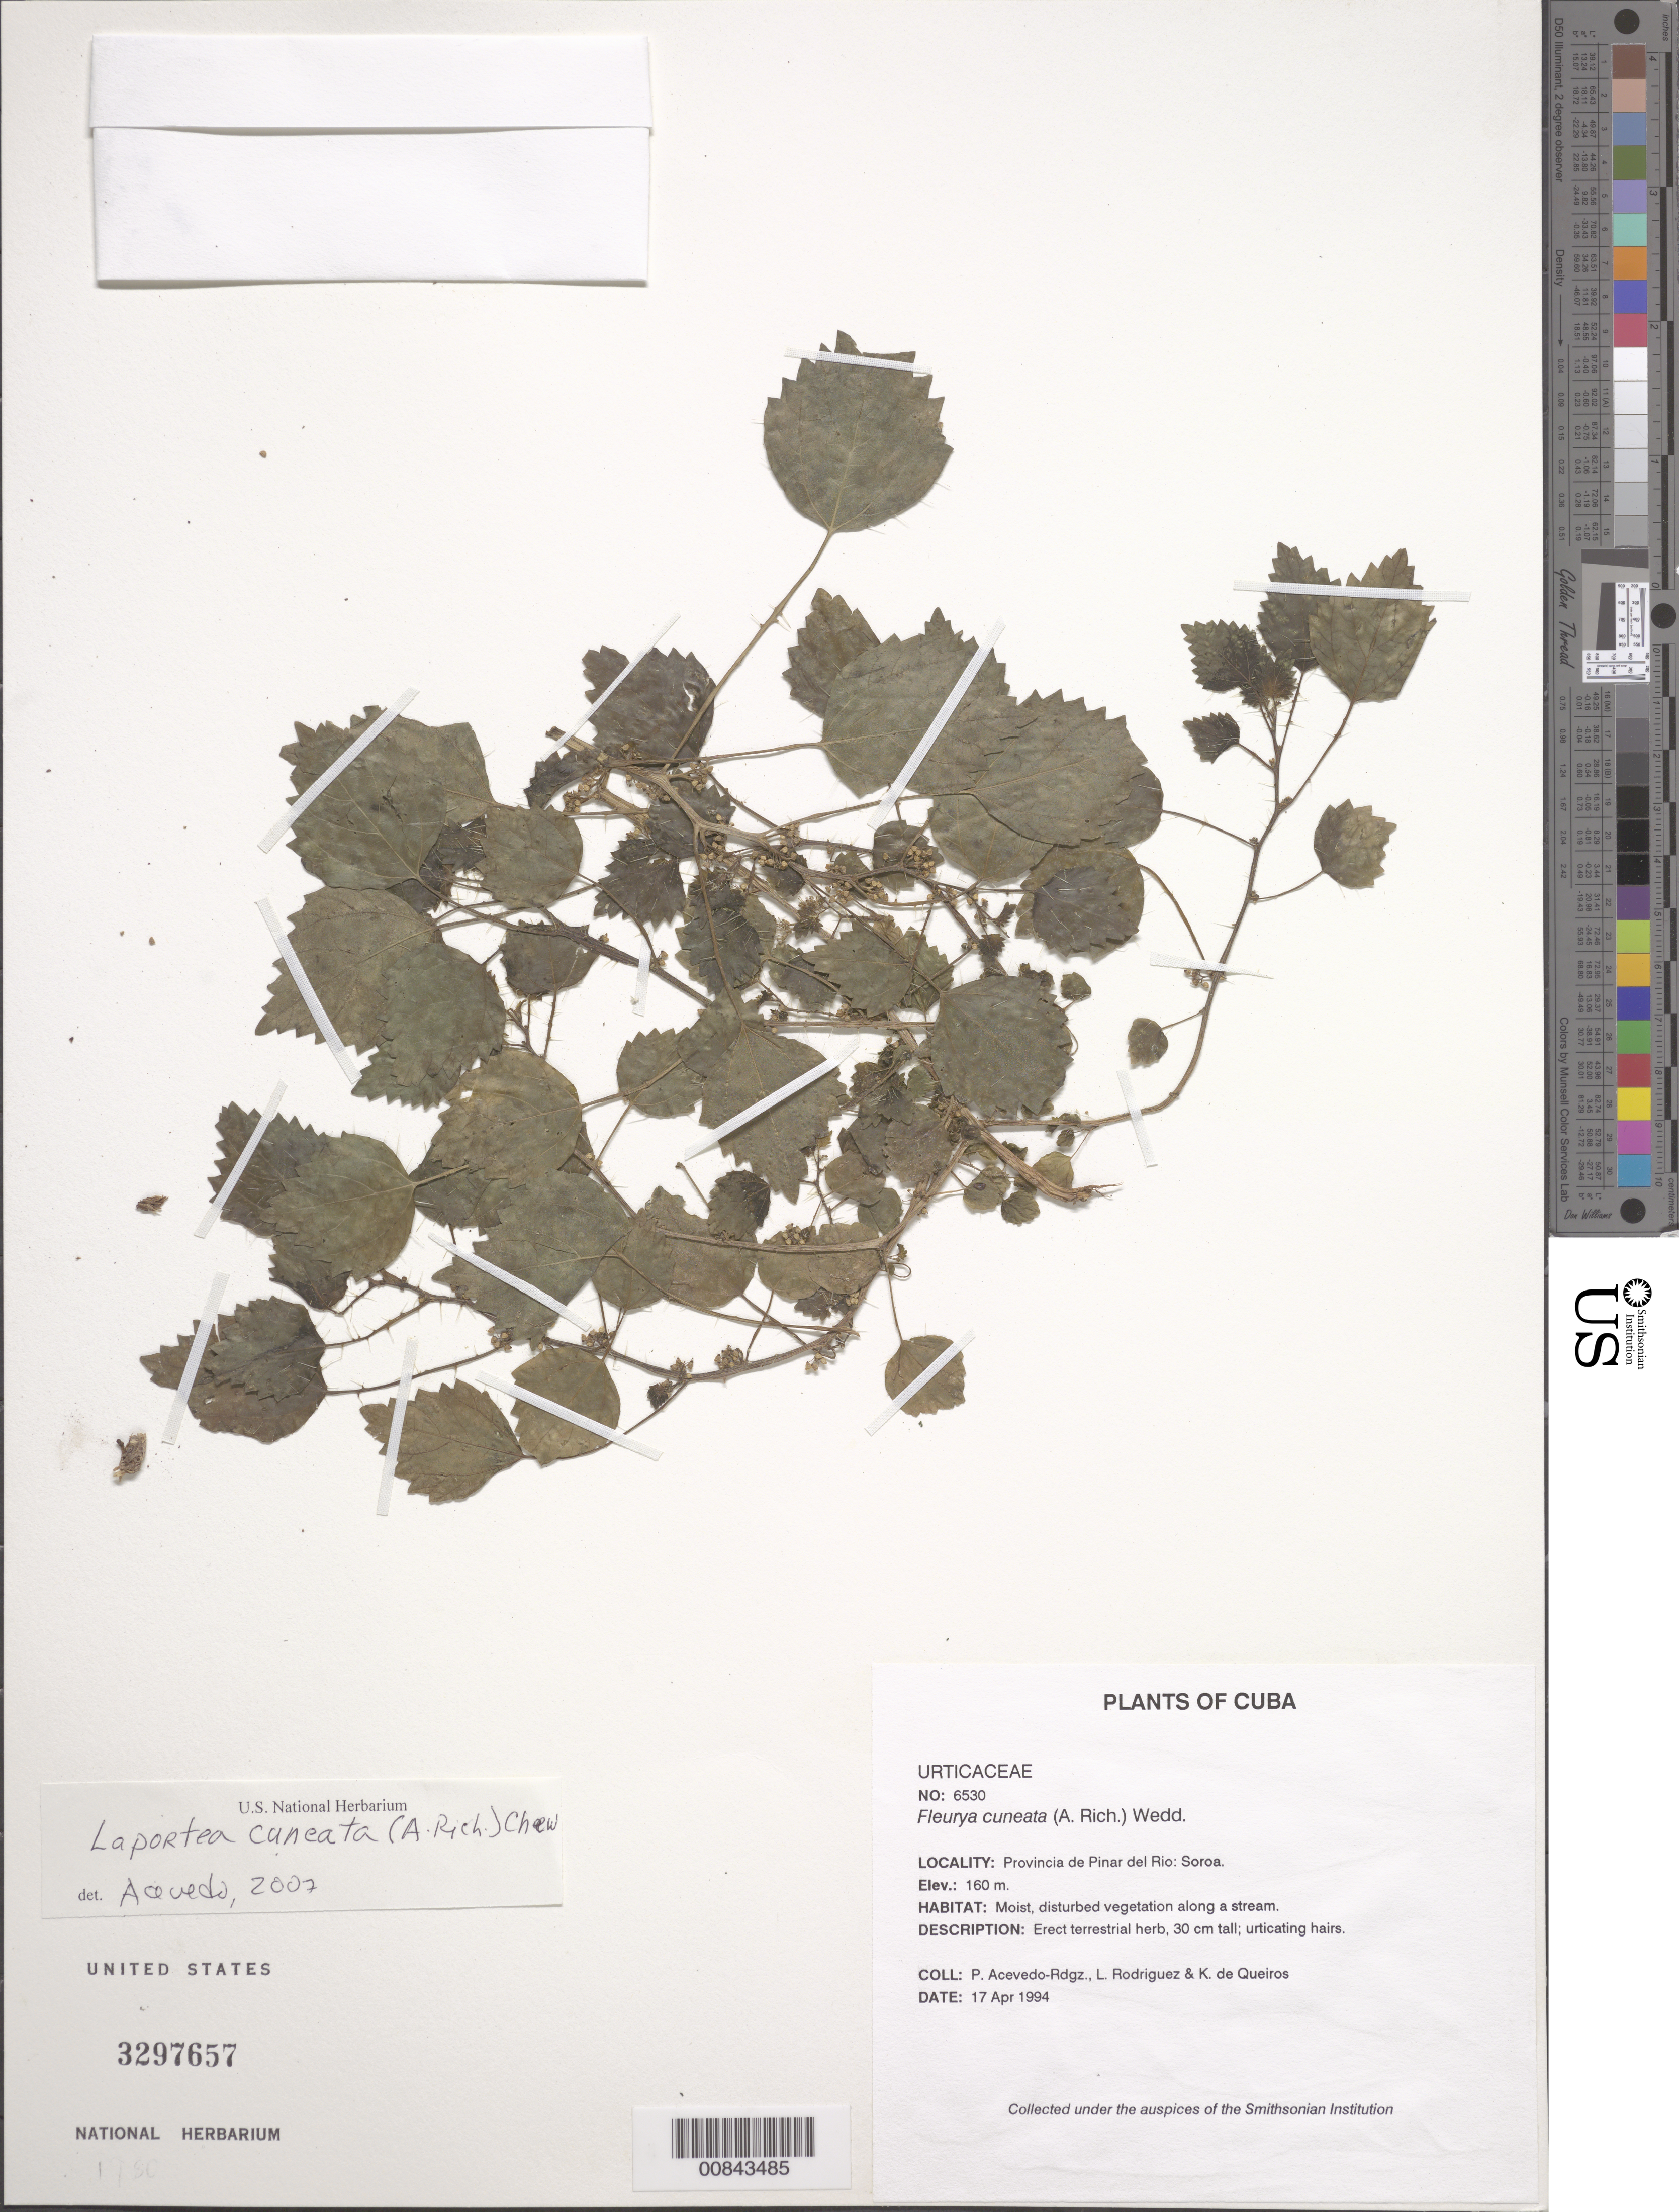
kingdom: Plantae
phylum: Tracheophyta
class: Magnoliopsida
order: Rosales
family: Urticaceae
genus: Laportea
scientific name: Laportea cuneata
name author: (A. Rich.) Chew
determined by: Acevedo-Rodríguez, P., (BOT), Smithsonian Institution - National Museum of Natural History (UNITED STATES)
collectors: P. Acevedo-Rodr., L. Rodriguez & K. De Queiroz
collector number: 6530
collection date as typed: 17 Apr 1994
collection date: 1994-04-17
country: Cuba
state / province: Pinar del Rio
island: Cuba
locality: Provincia de Pinar del Río; Soroa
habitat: Moist, disturbed vegetation along a stream.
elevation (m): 160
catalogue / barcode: US 3297657